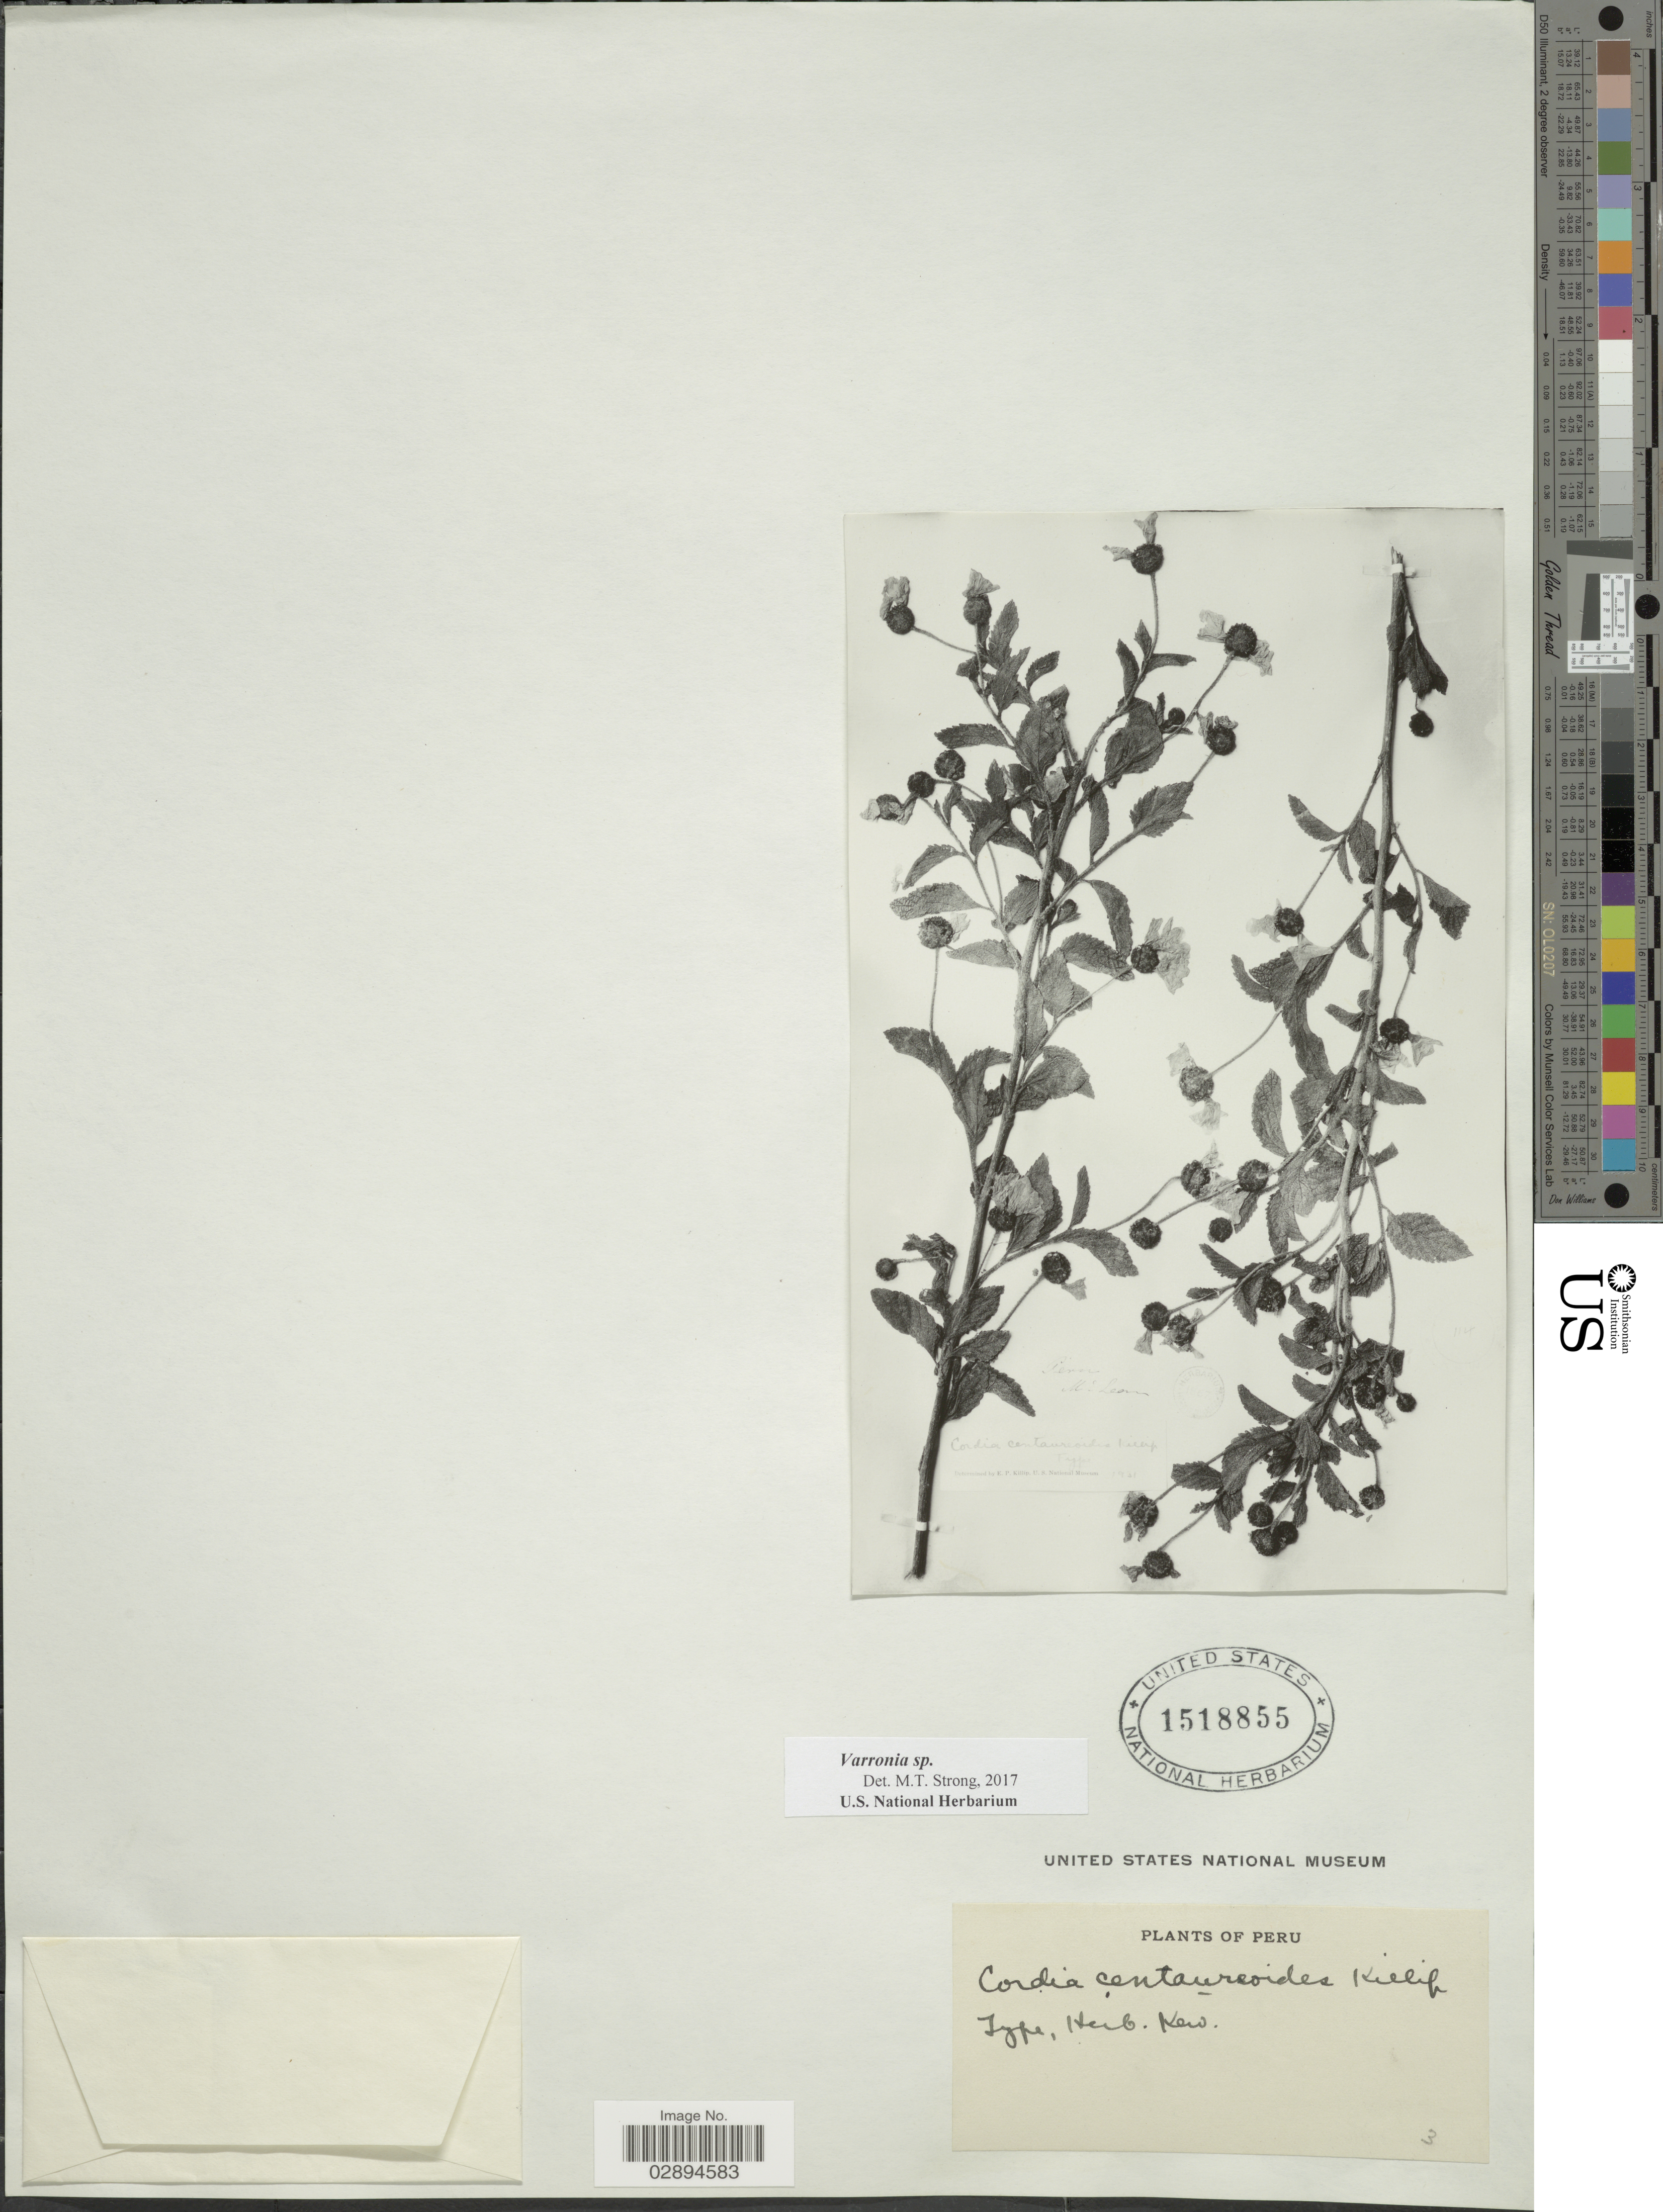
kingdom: Plantae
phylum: Tracheophyta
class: Magnoliopsida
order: Boraginales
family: Cordiaceae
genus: Varronia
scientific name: Varronia sp.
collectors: ex herb. Hort. Reg. Kew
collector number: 3?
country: Peru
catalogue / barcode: US 1518855